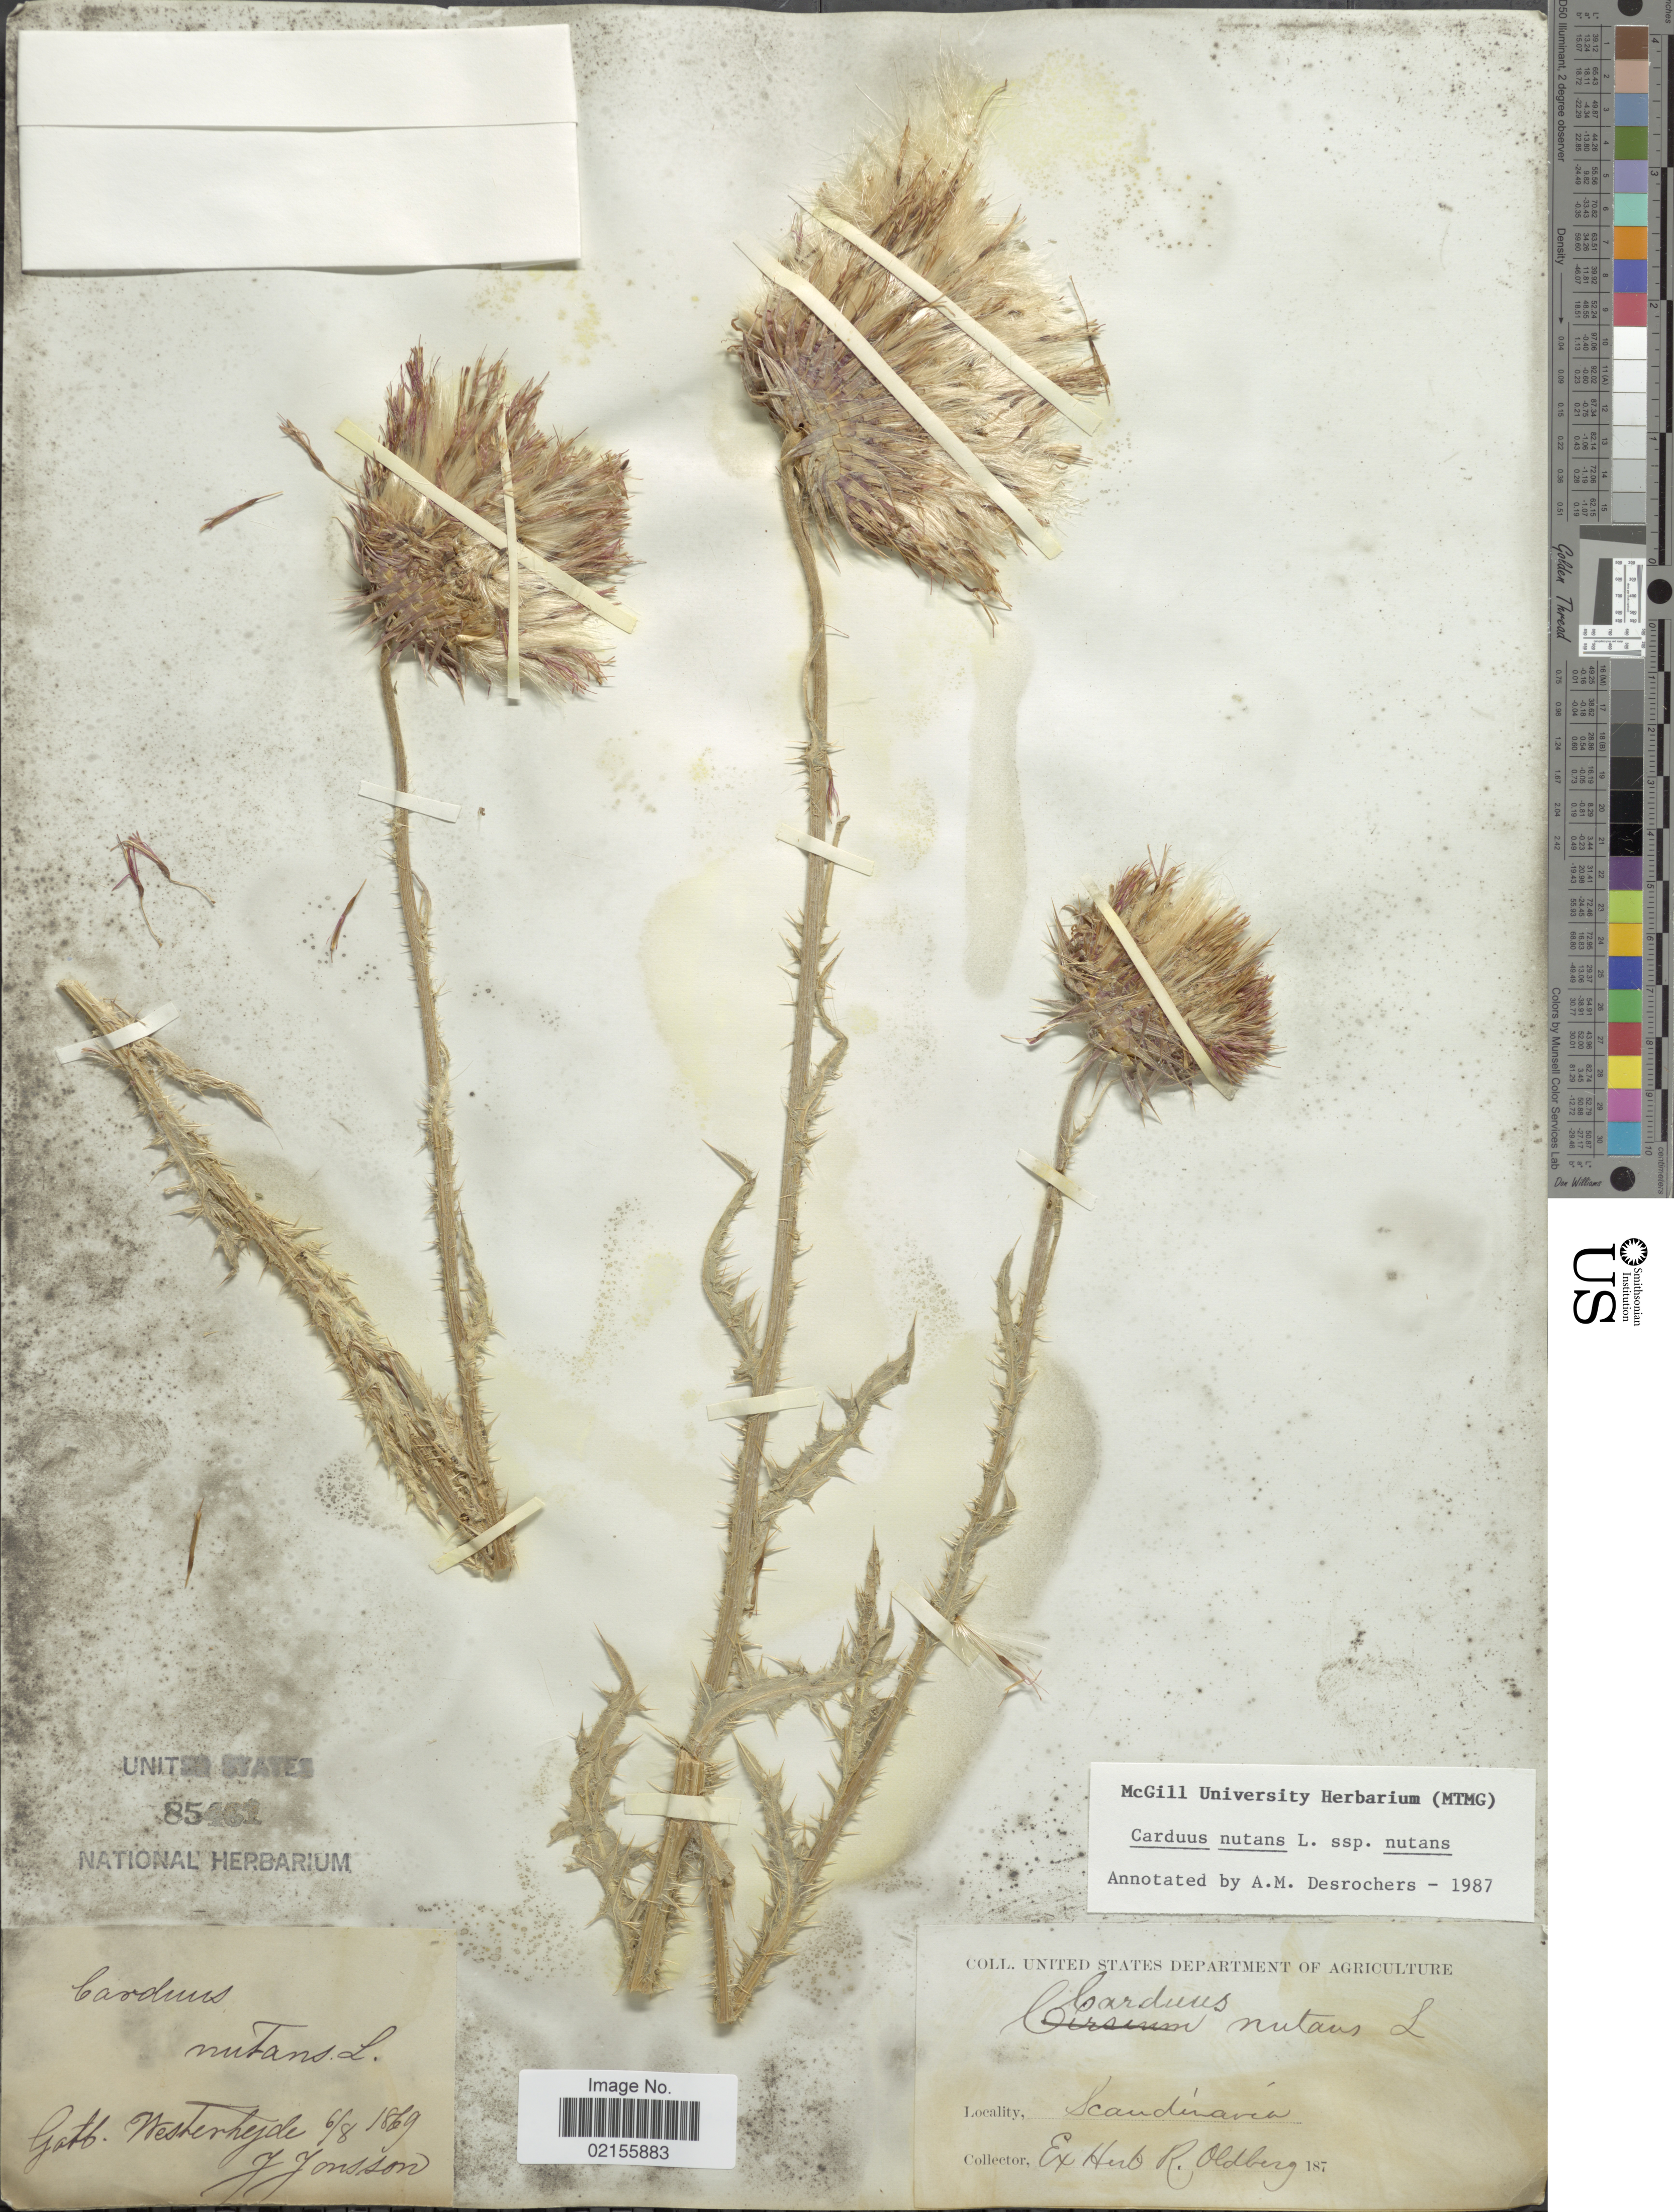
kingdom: Plantae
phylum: Tracheophyta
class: Magnoliopsida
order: Asterales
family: Asteraceae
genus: Carduus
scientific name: Carduus nutans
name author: L.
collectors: J. Jonsson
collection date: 1869-08-06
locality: Gotb. Westerhejde, Scandinaveá [interpreted]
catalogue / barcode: US 85461